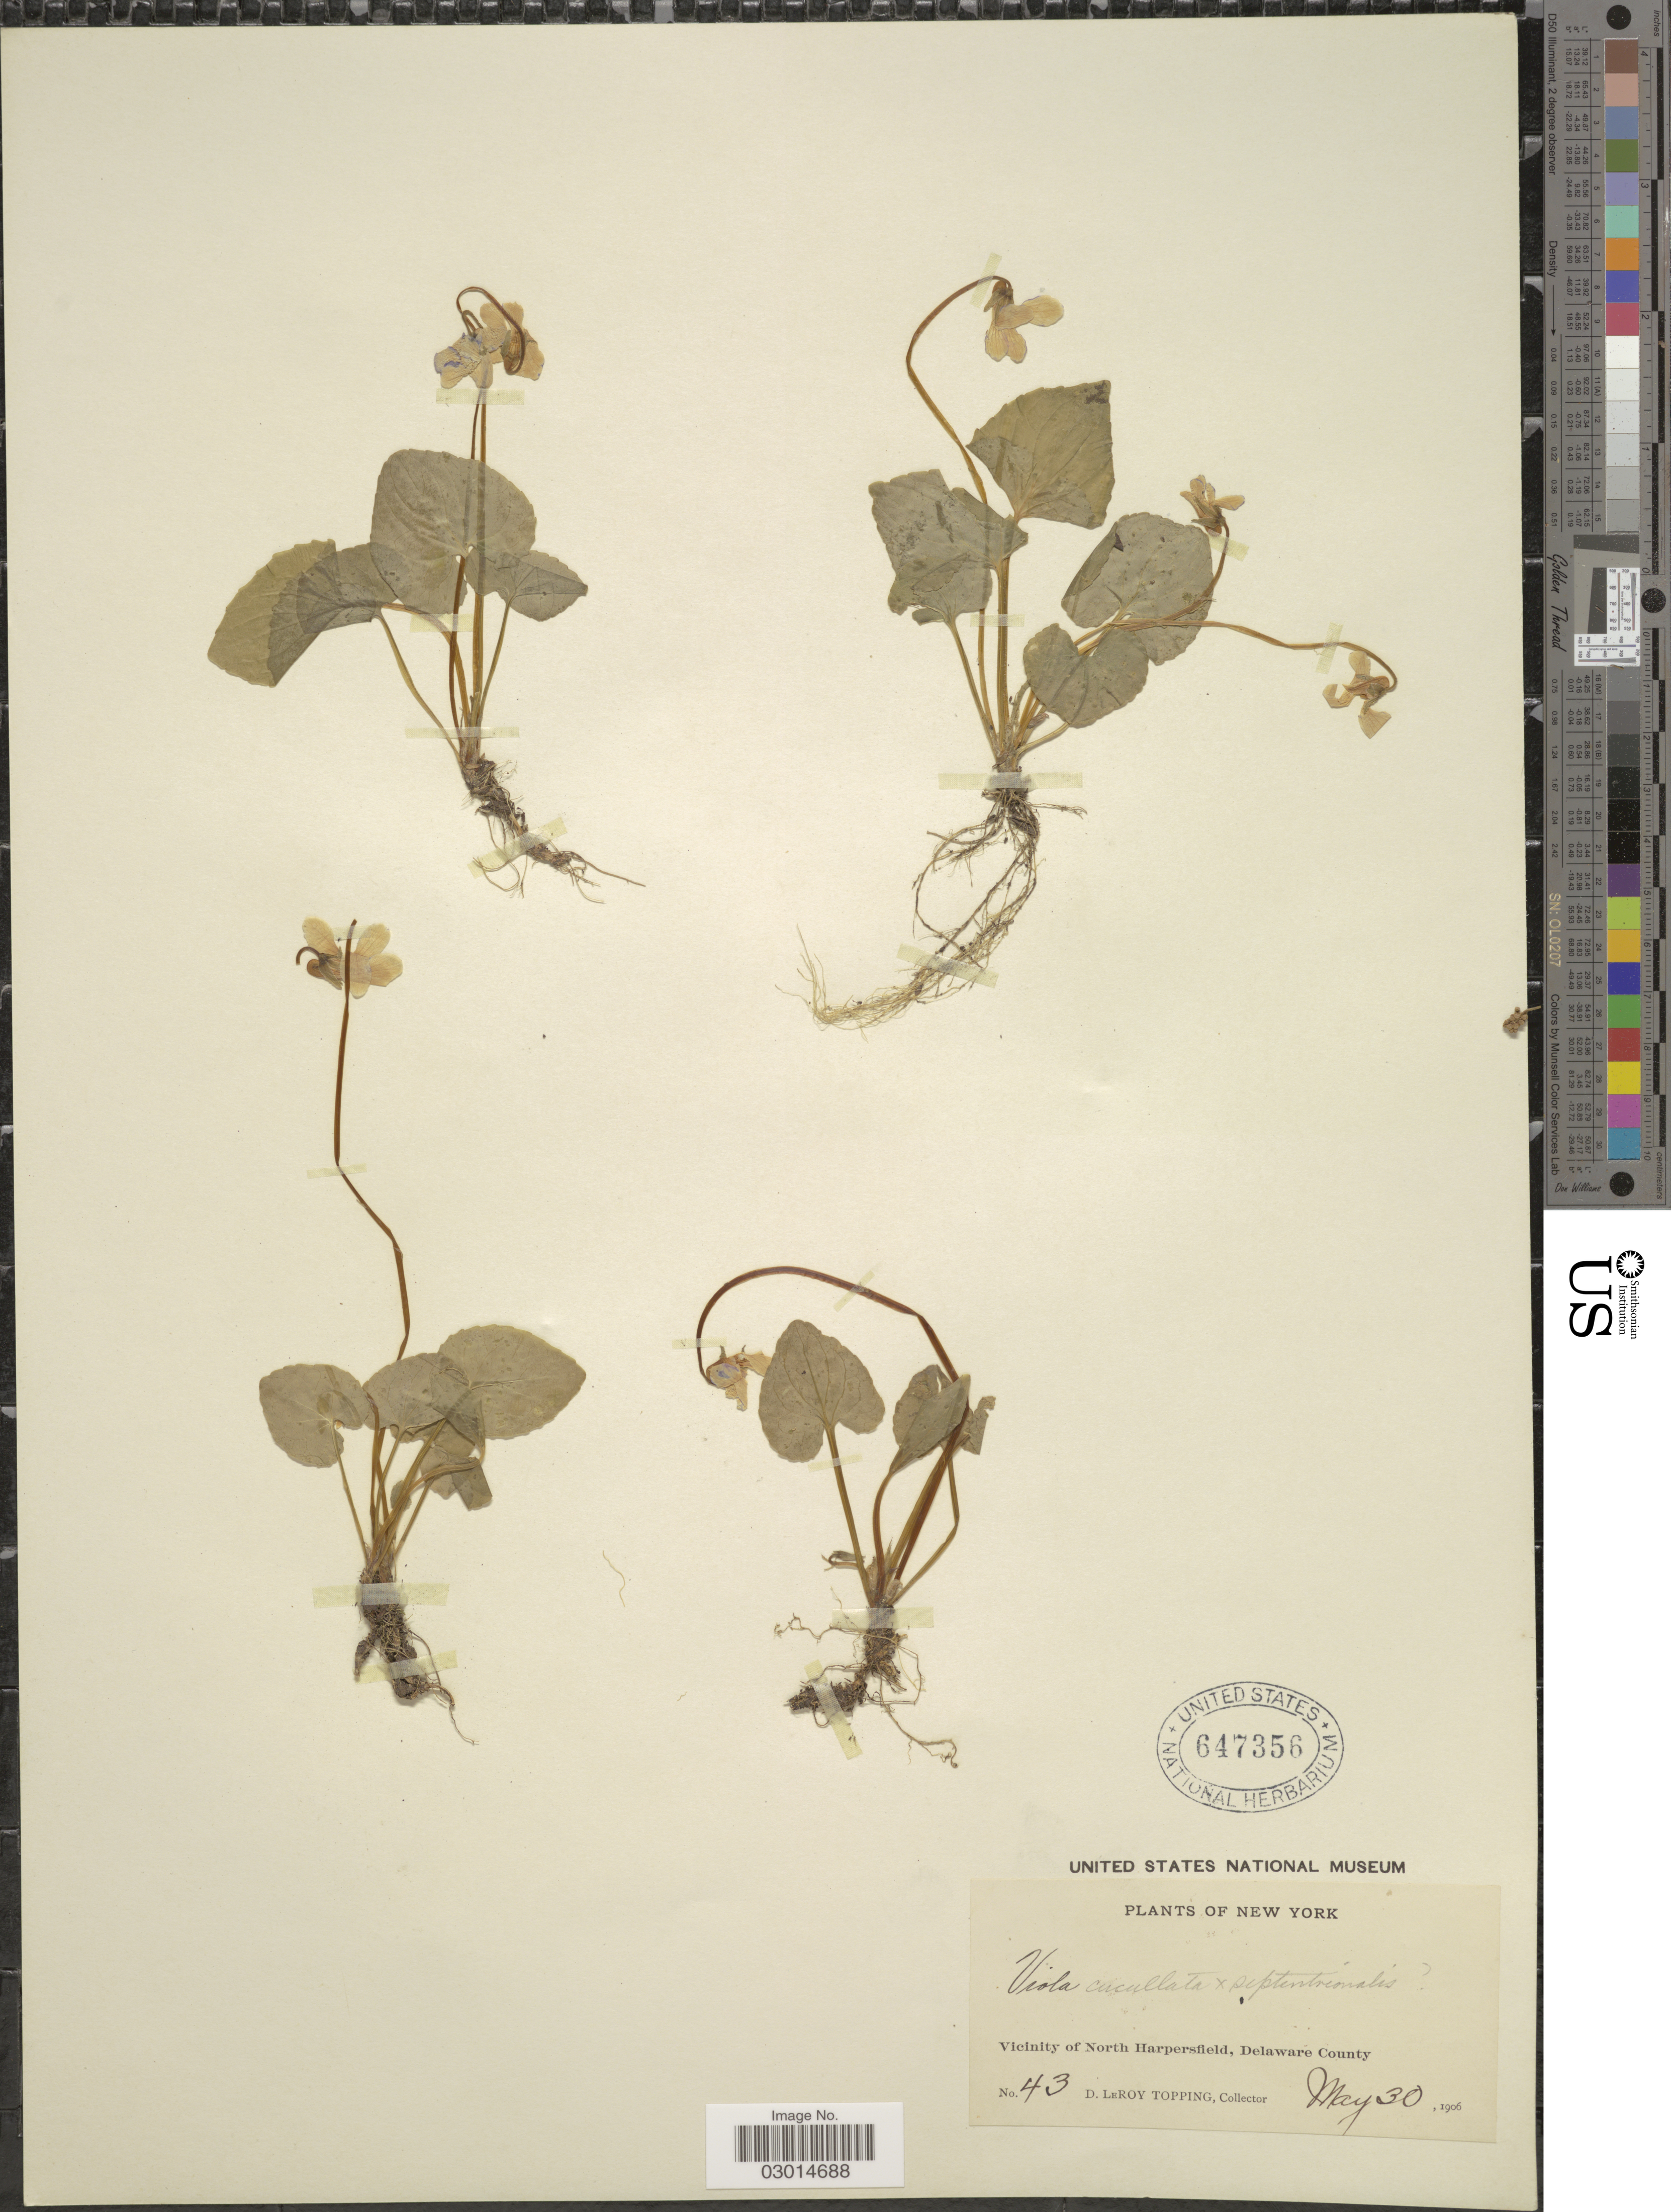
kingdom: Plantae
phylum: Tracheophyta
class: Magnoliopsida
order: Malpighiales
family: Violaceae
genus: Viola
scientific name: Viola cucullata x V. septentrionalis Greene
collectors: D. L. Topping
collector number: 43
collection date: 1906-05-30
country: United States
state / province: New York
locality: Vicinity of North Harpersfield, Delaware County.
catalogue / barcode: US 647356